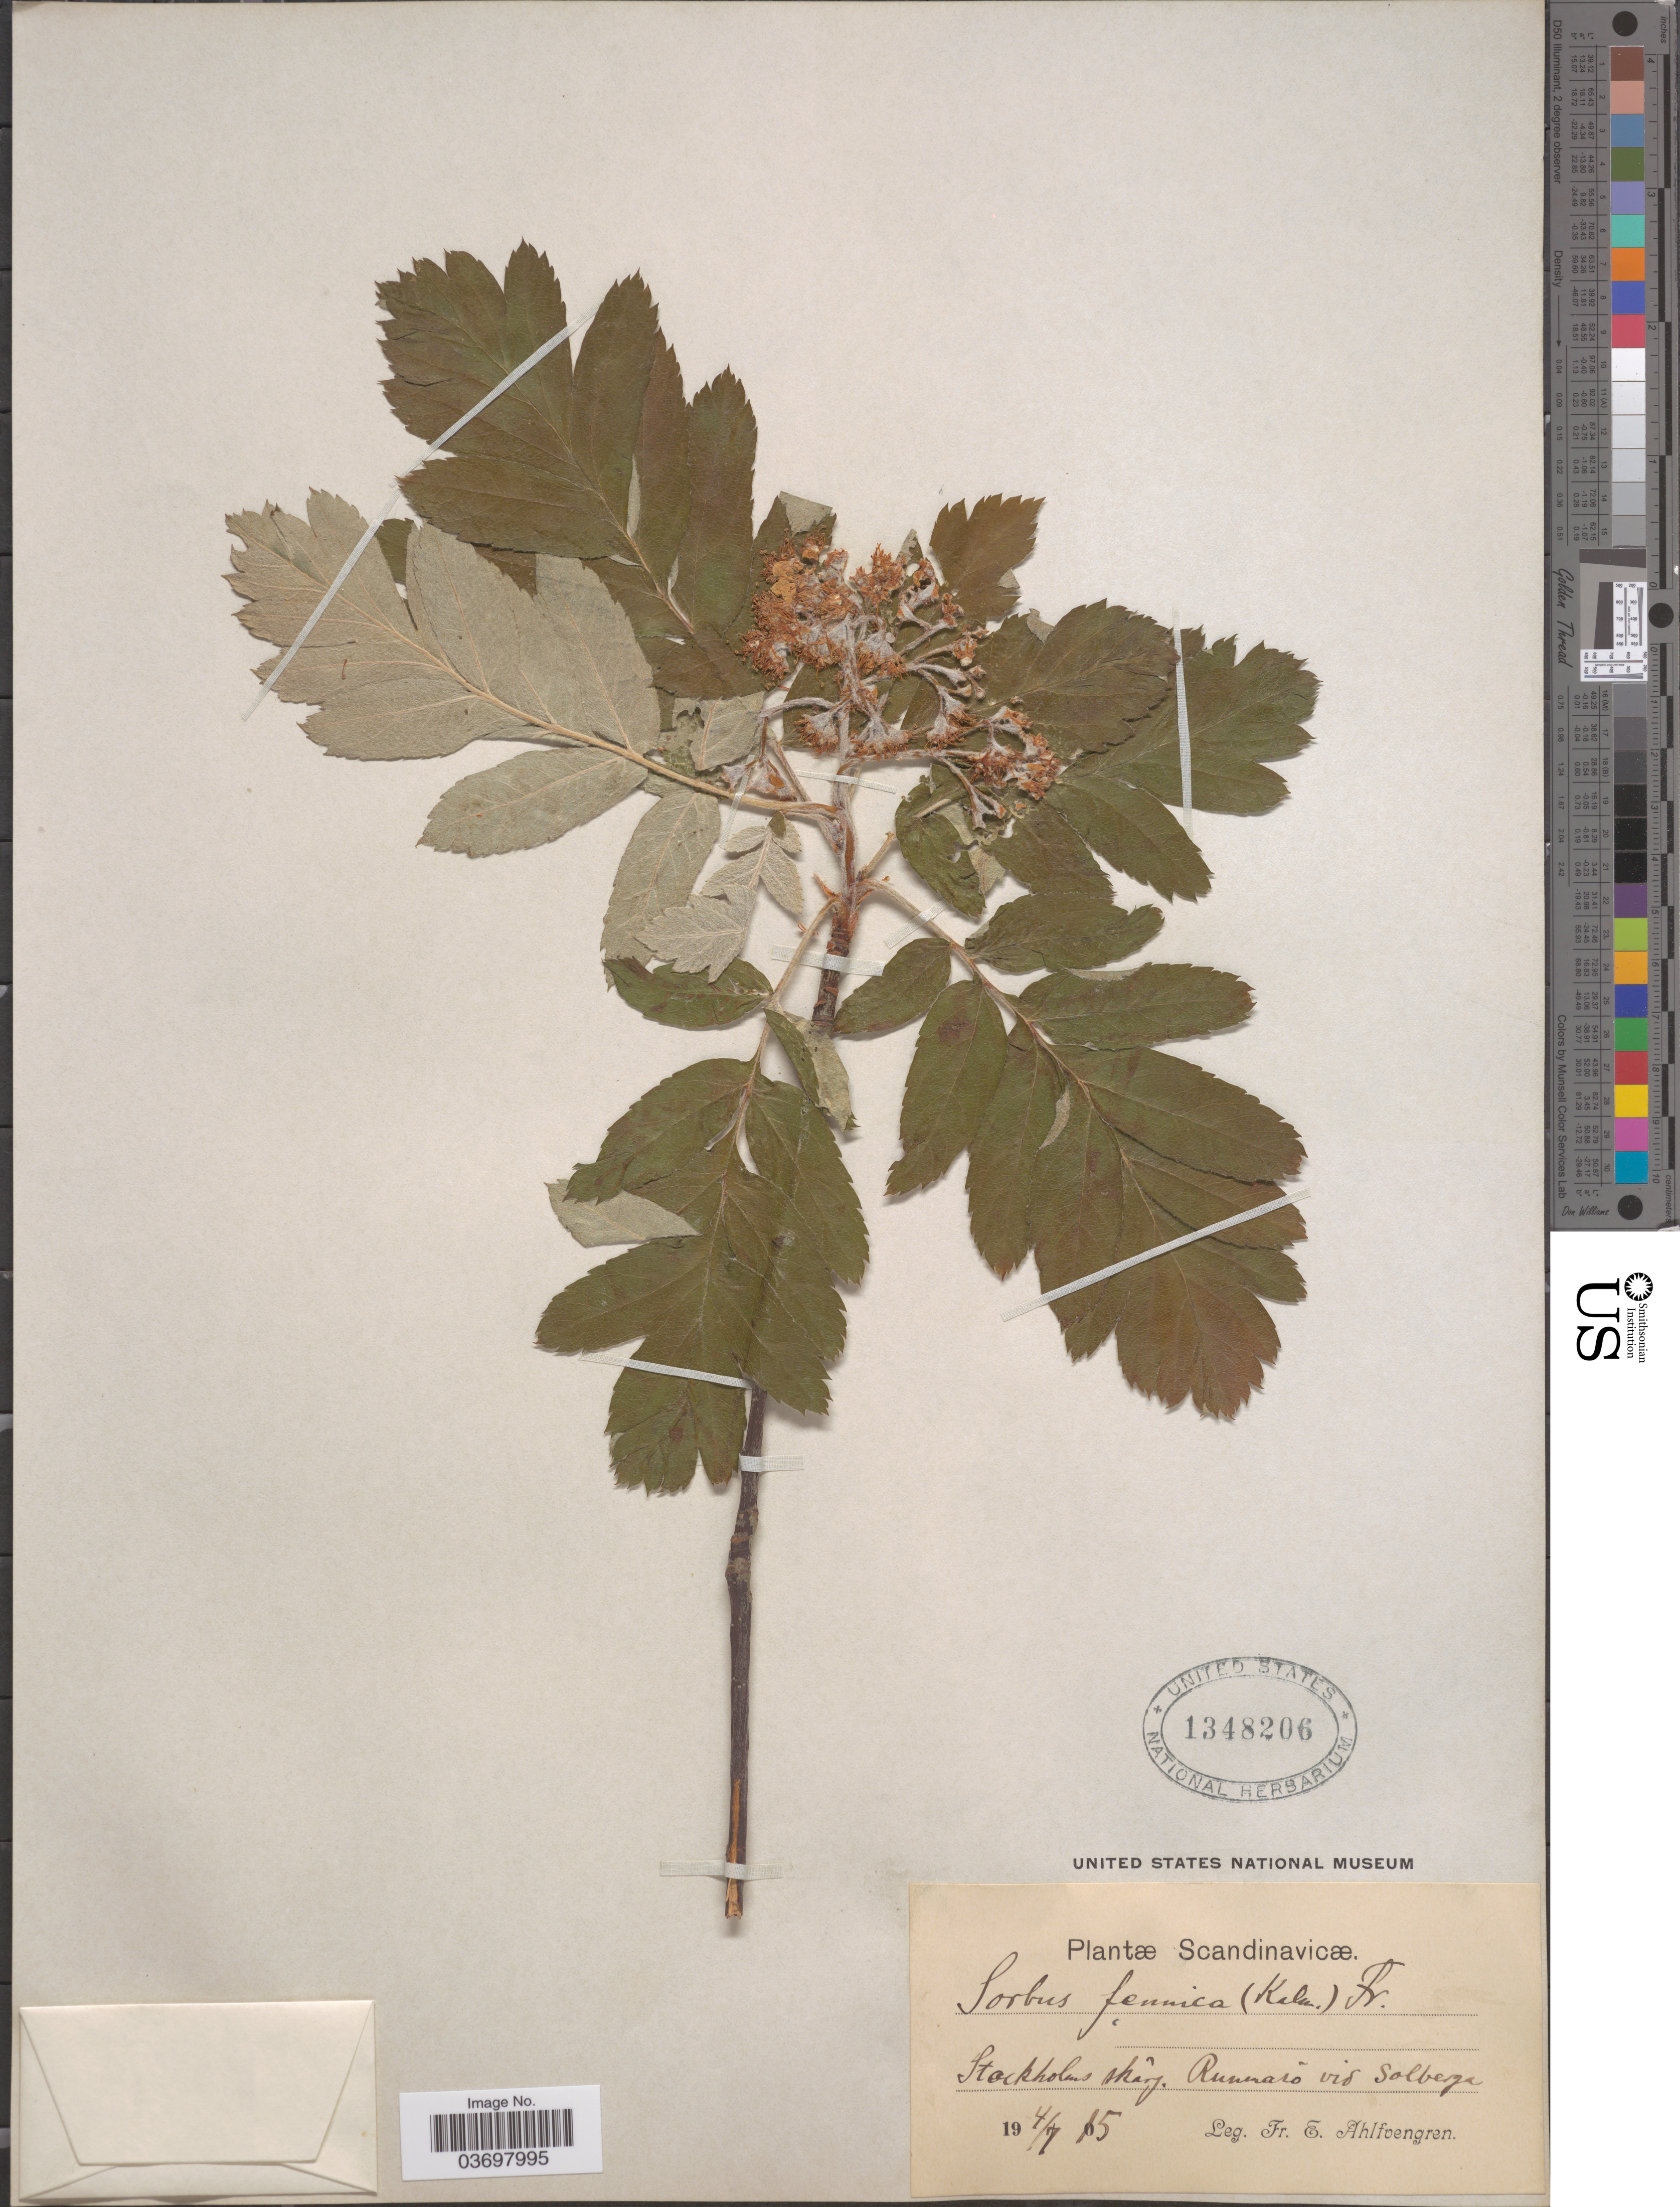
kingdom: Plantae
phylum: Tracheophyta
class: Magnoliopsida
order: Rosales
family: Rosaceae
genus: Sorbus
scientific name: Sorbus fennica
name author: (Kalm) Fr. a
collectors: E. Ahlfvengren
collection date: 1915-07-04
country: Sweden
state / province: Stockholm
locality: Scandinaviæ. Stockholms sharg. Runmarõ vid Solberga.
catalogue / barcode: US 1348206